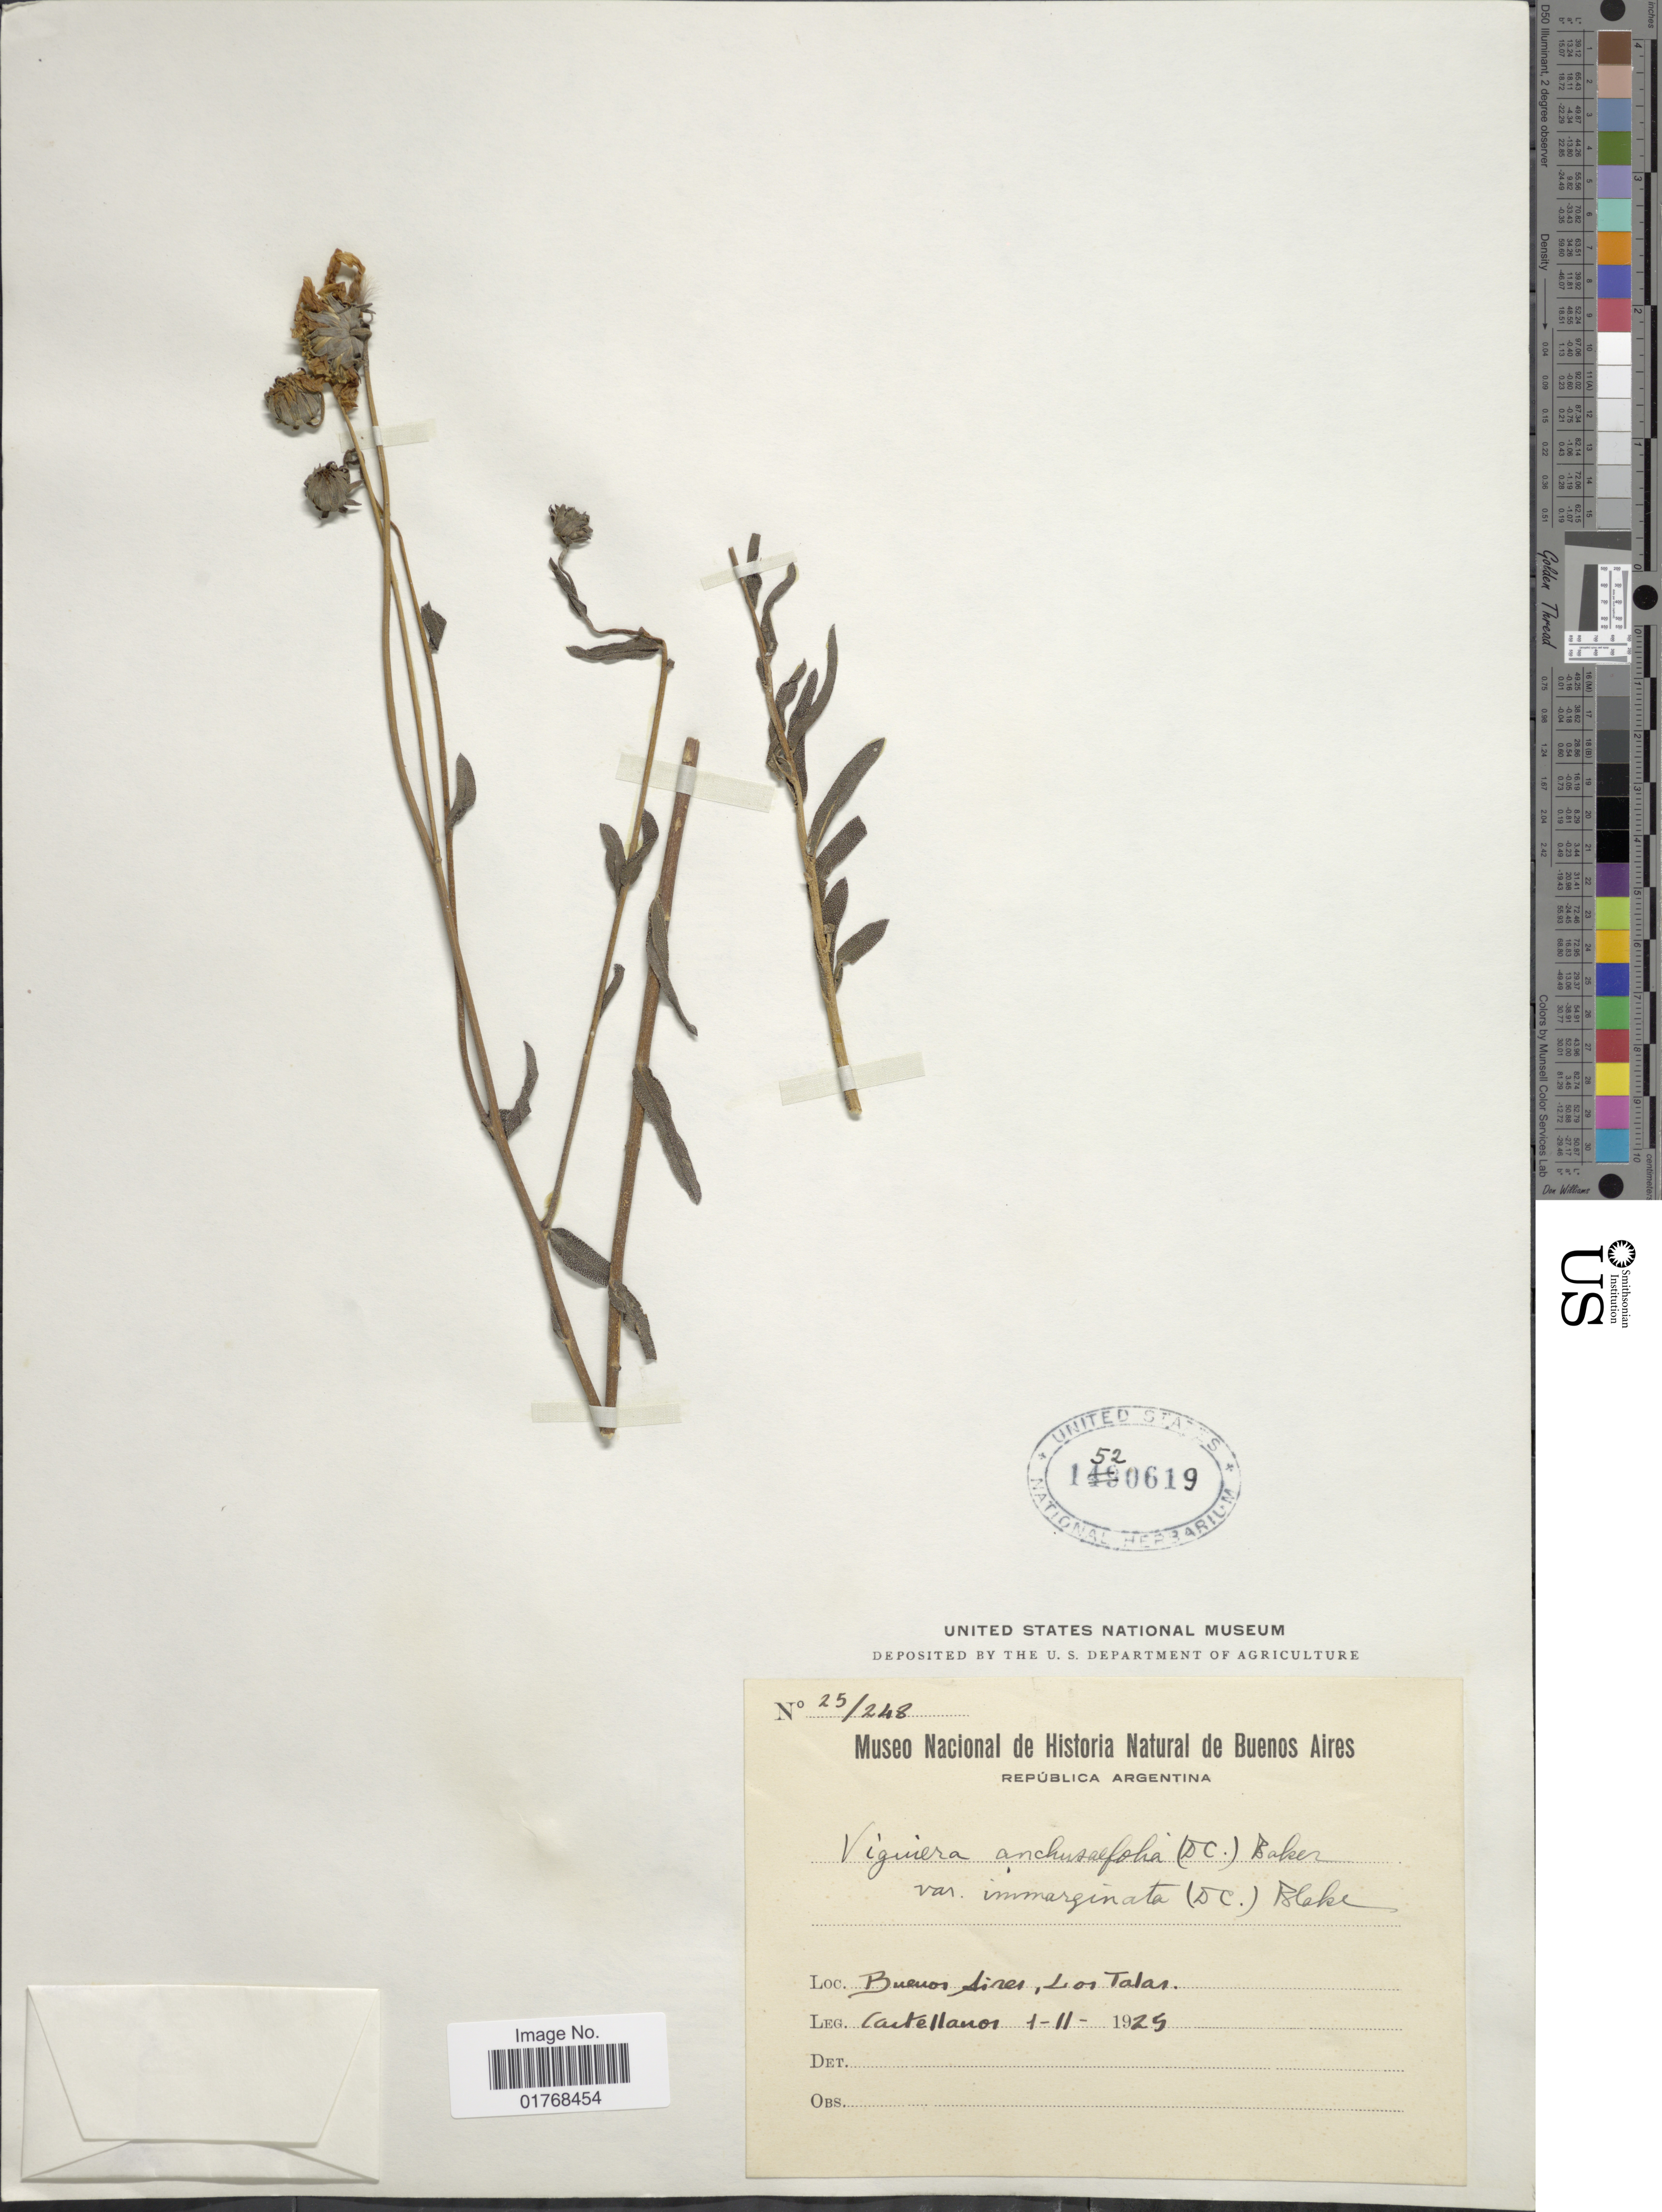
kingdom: Plantae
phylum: Tracheophyta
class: Magnoliopsida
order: Asterales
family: Asteraceae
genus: Viguiera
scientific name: Viguiera anchusaefolia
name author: (DC.) Baker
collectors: -- Castellanos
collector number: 25/248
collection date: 1925-02-01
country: Argentina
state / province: Buenos Aires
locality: República Argentina. Buenos Aires, Los Talas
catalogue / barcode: US 1520619